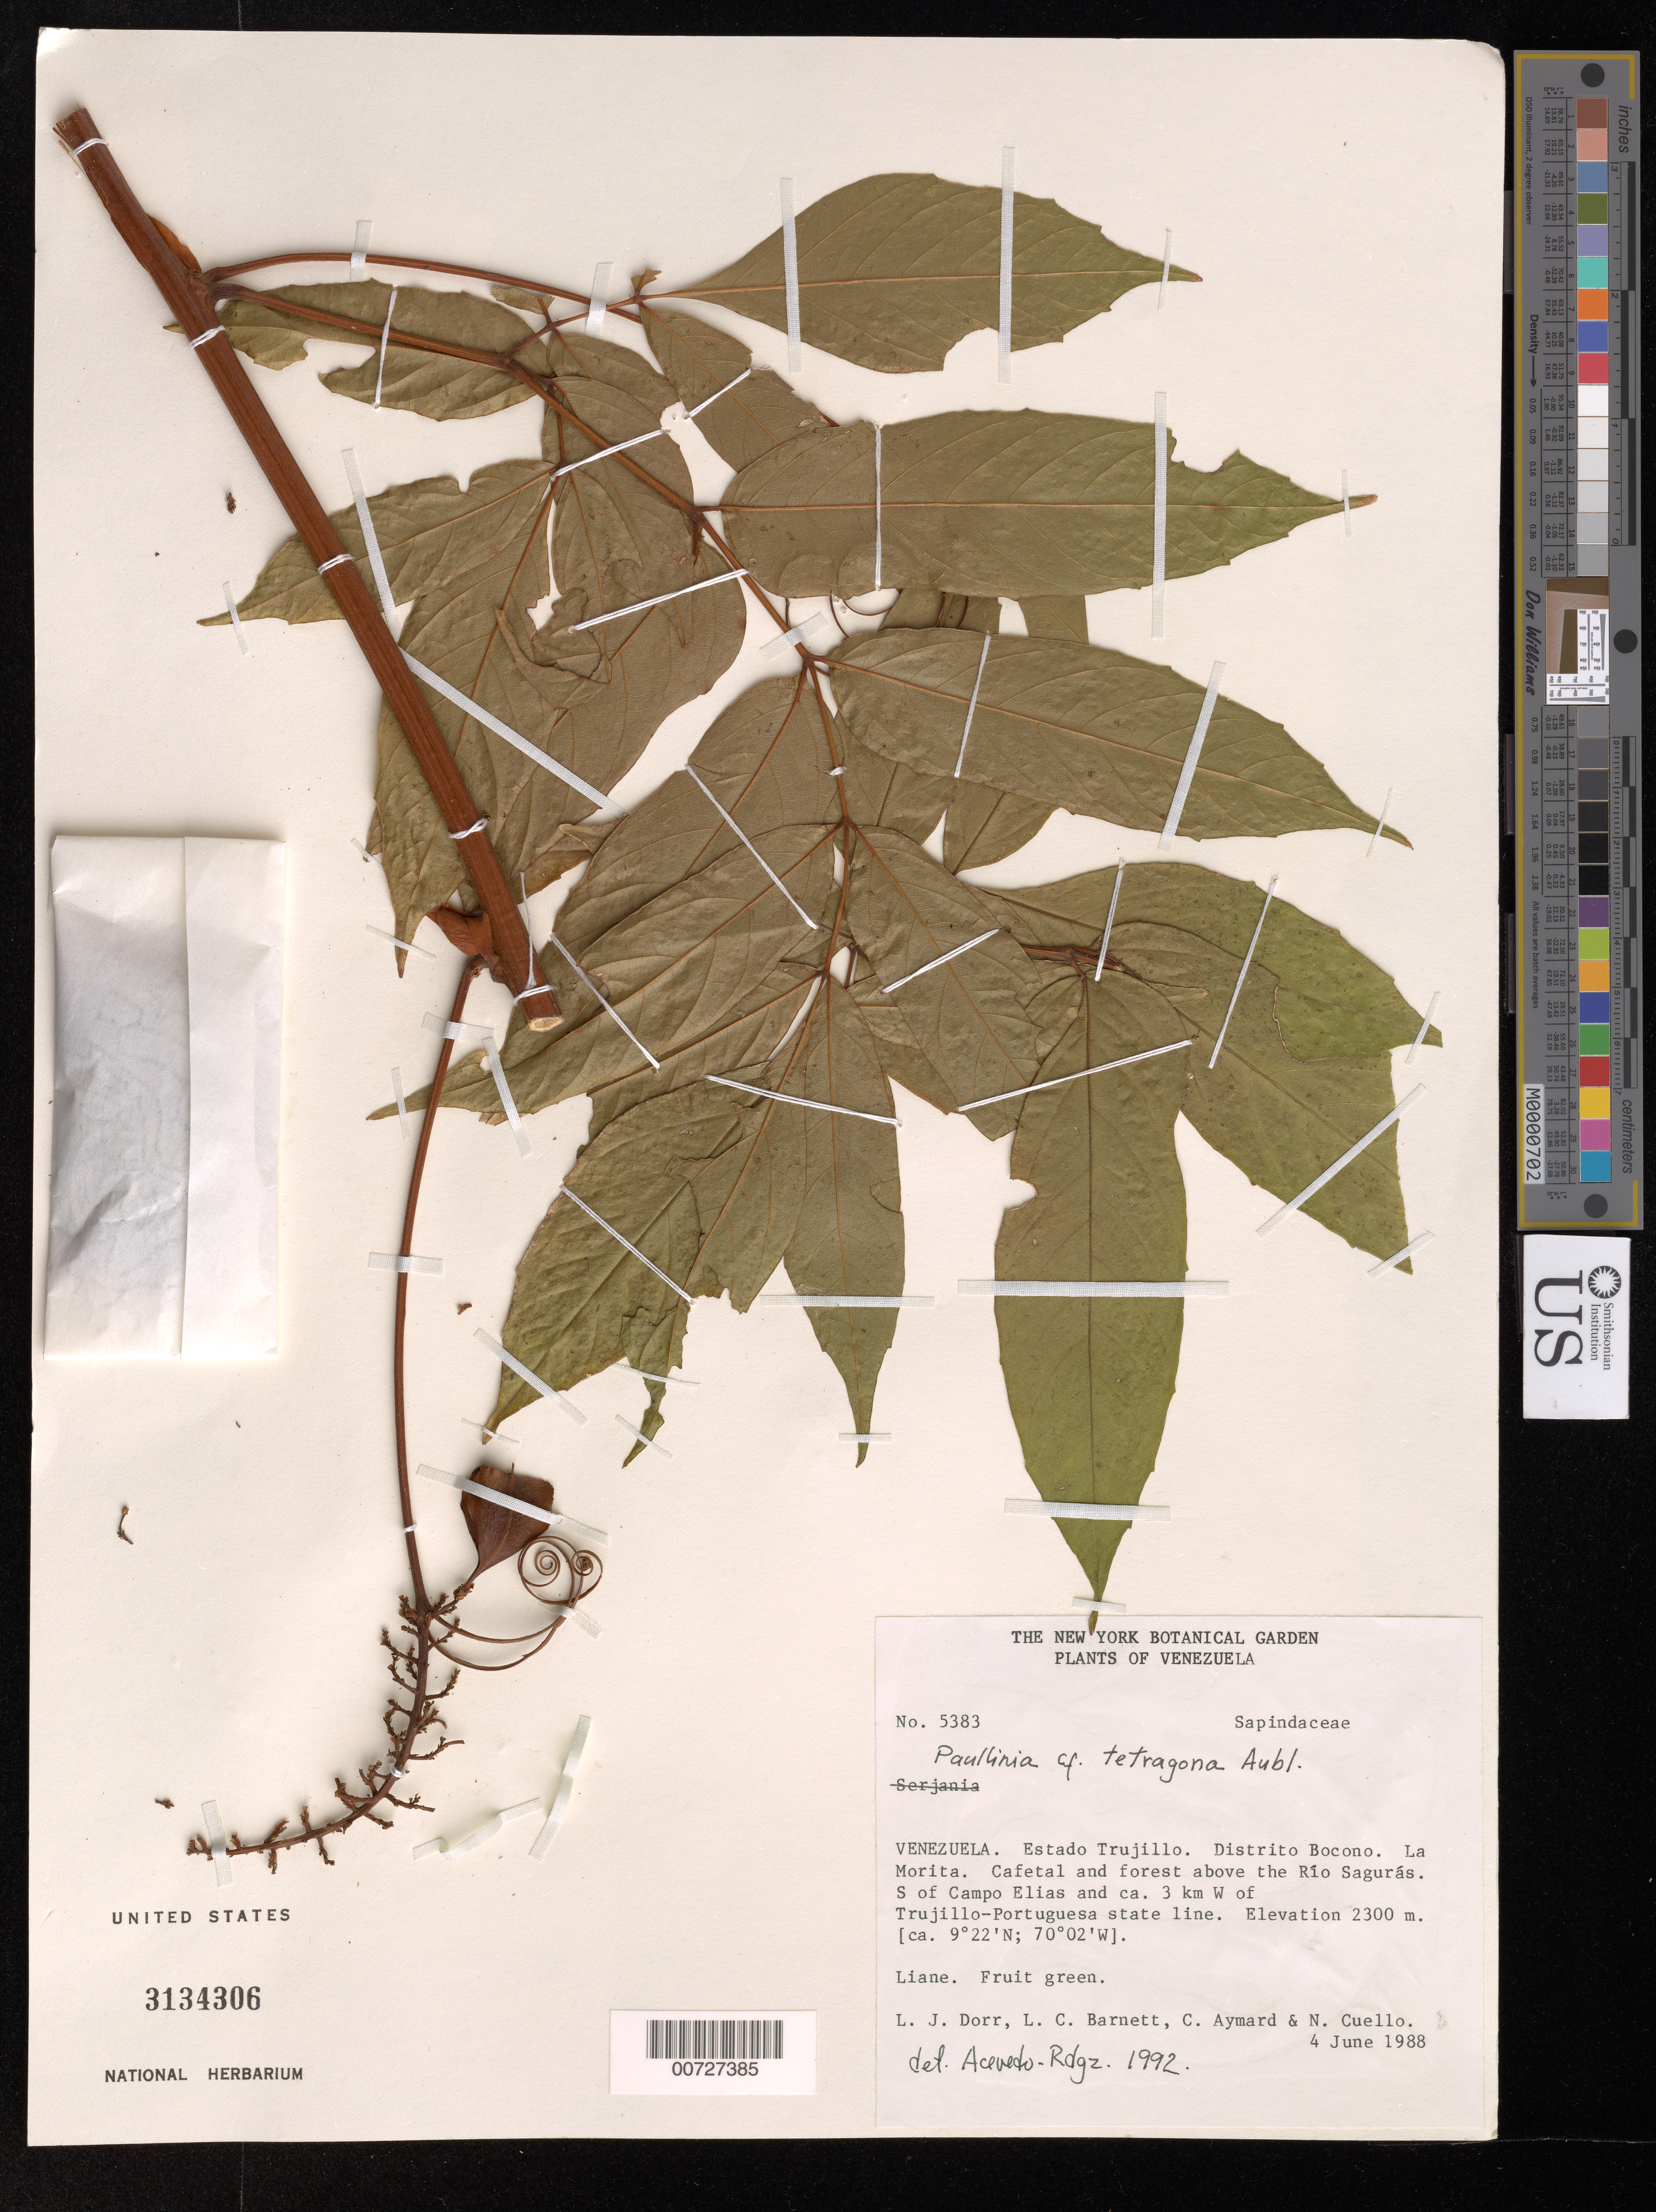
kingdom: Plantae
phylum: Tracheophyta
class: Magnoliopsida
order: Sapindales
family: Sapindaceae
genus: Paullinia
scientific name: Paullinia tetragona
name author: Aubl.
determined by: Acevedo-Rodríguez, P., (BOT), Smithsonian Institution - National Museum of Natural History (UNITED STATES)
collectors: L. J. Dorr, L. C. Barnett, G. A. Aymard & N. L. Cuello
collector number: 5383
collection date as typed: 04 Jun 1988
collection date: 1988-06-04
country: Venezuela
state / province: Trujillo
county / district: Boconó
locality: Río Sagurás, S of Campo Elias and ca. 3 km W of Trujillo-Portuguesa state line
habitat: Cafetal and forest.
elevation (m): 2300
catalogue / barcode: US 3134306